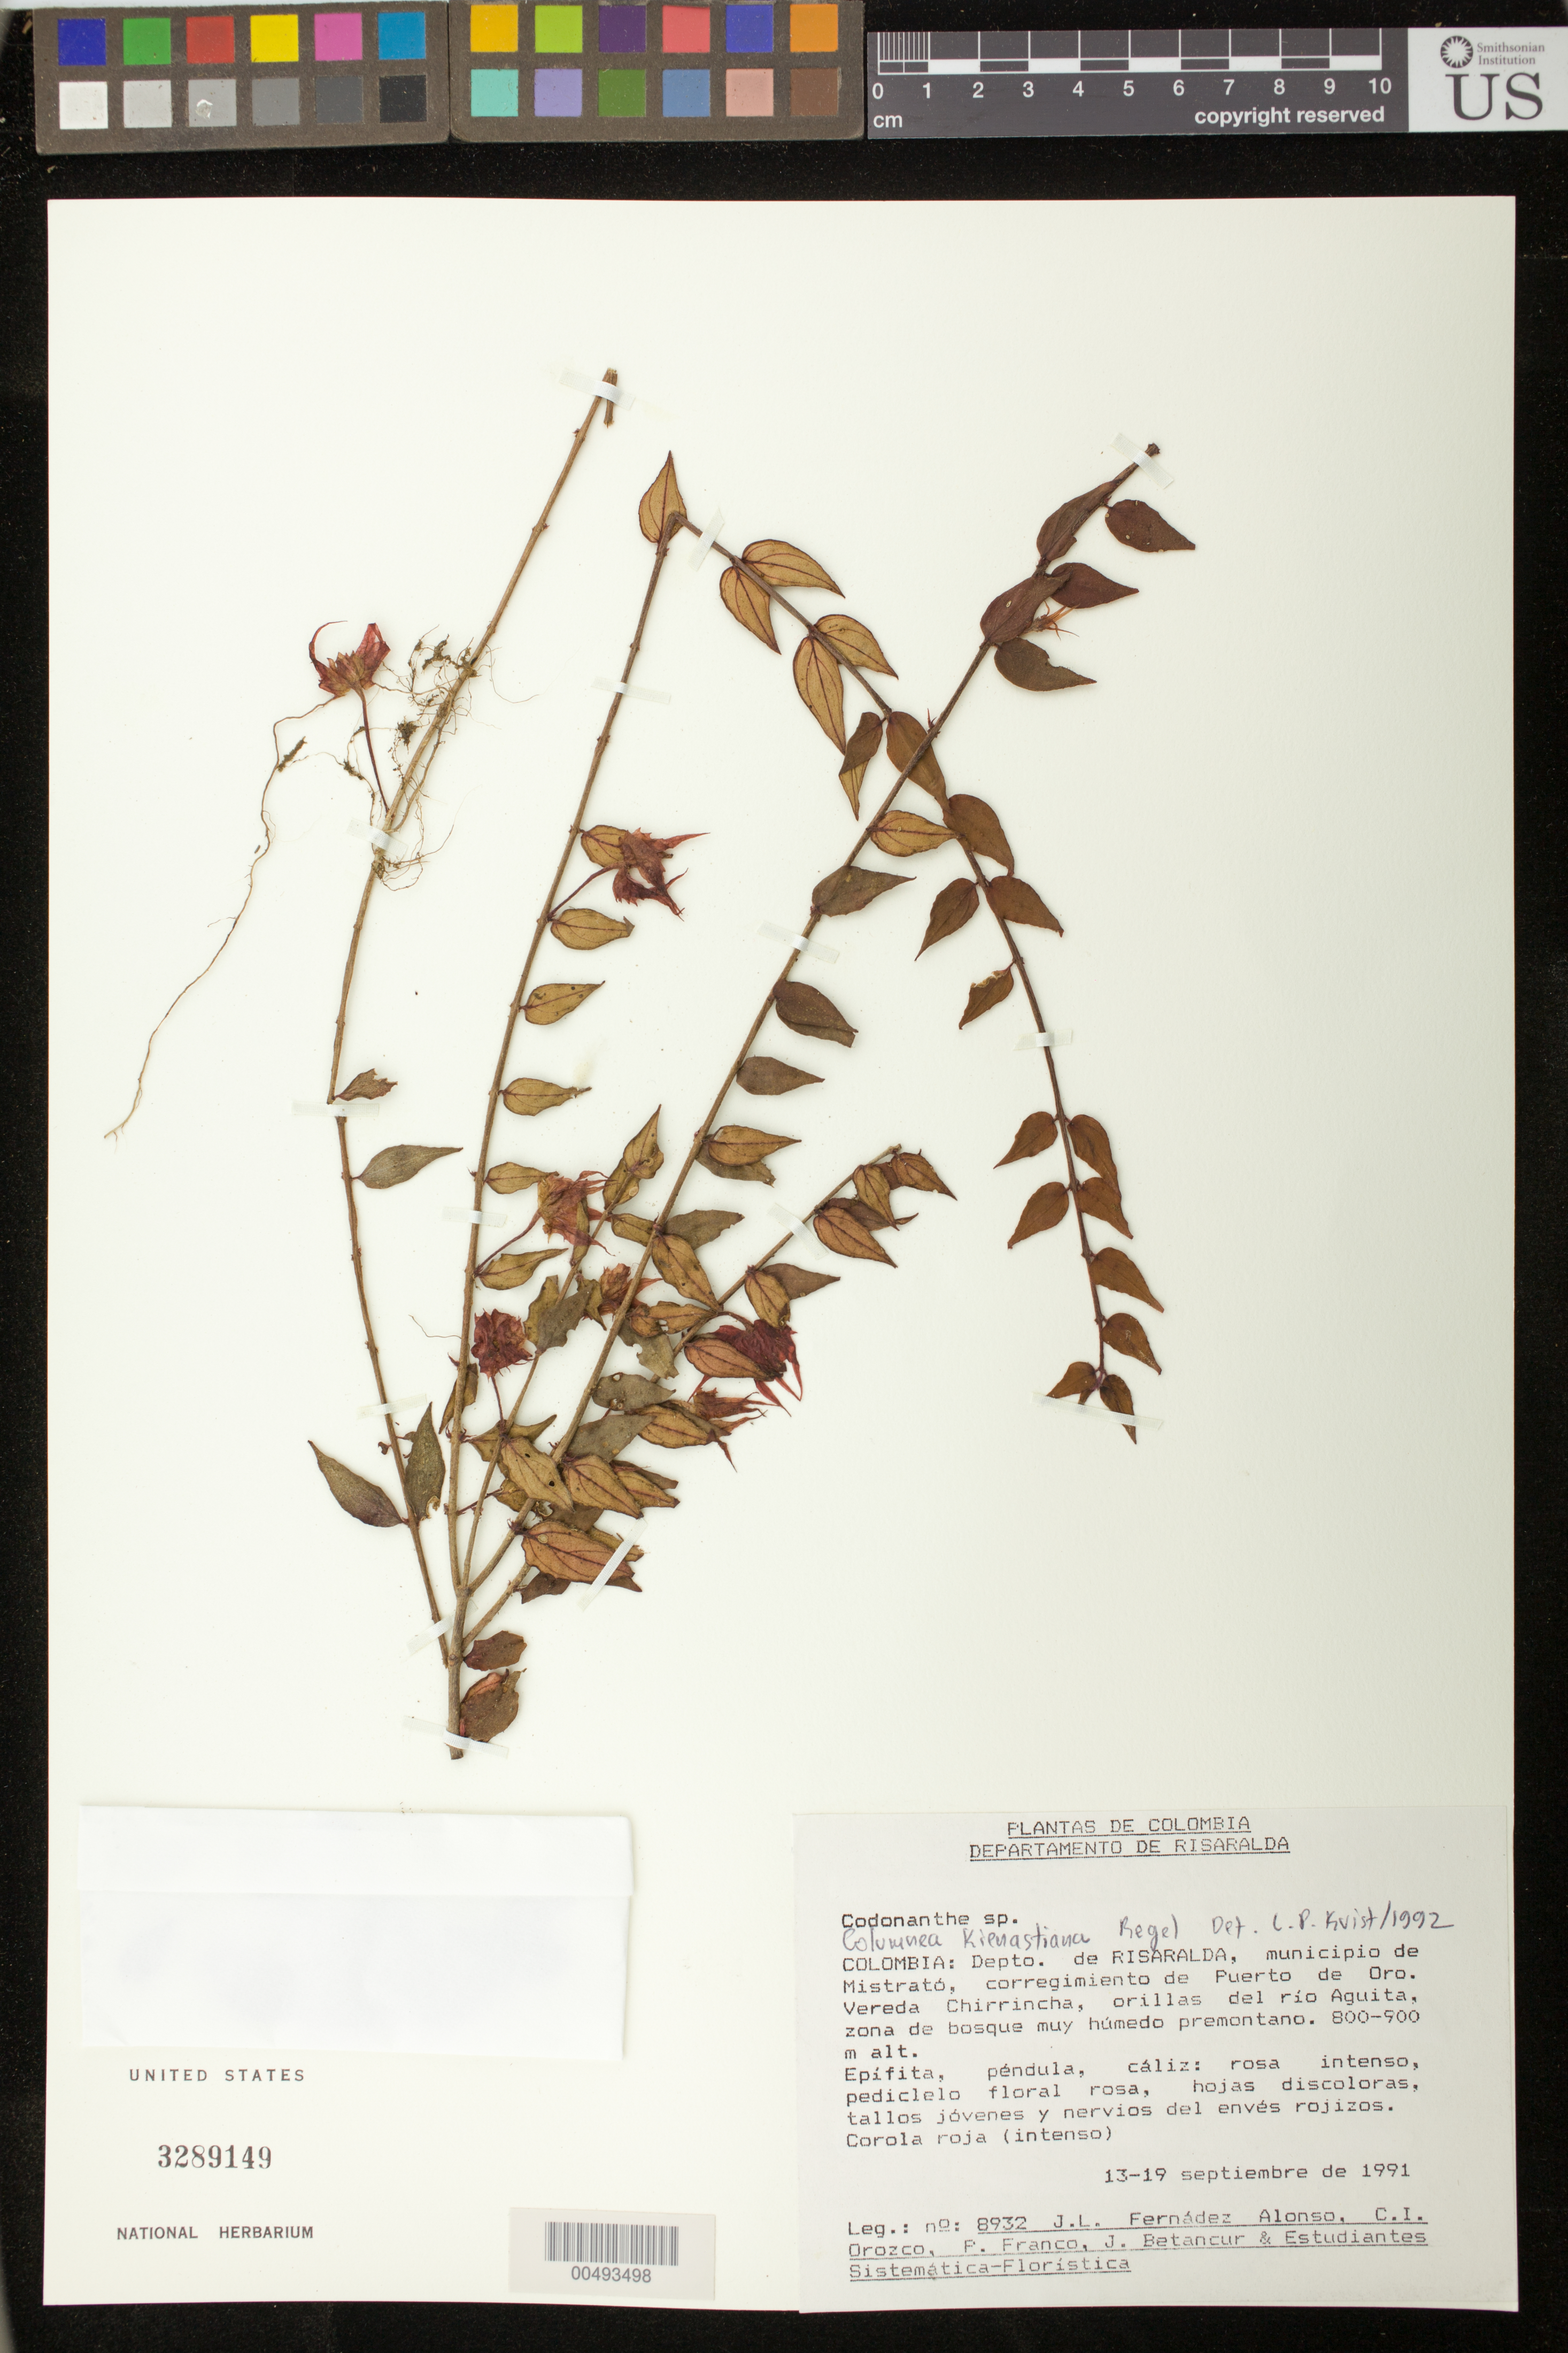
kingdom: Plantae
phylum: Tracheophyta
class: Magnoliopsida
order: Lamiales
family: Gesneriaceae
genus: Columnea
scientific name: Columnea kienastiana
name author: Regel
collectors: J. L. Fernández-Alonso, C. I. Orozco, P. Franco Roselli, J. C. Betancur & et al.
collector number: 8932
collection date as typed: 13-19 Sep 1991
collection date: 1991-09-13/1991-09-19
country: Colombia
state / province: Risaralda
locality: Mpio. de Mistrató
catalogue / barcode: US 3289149